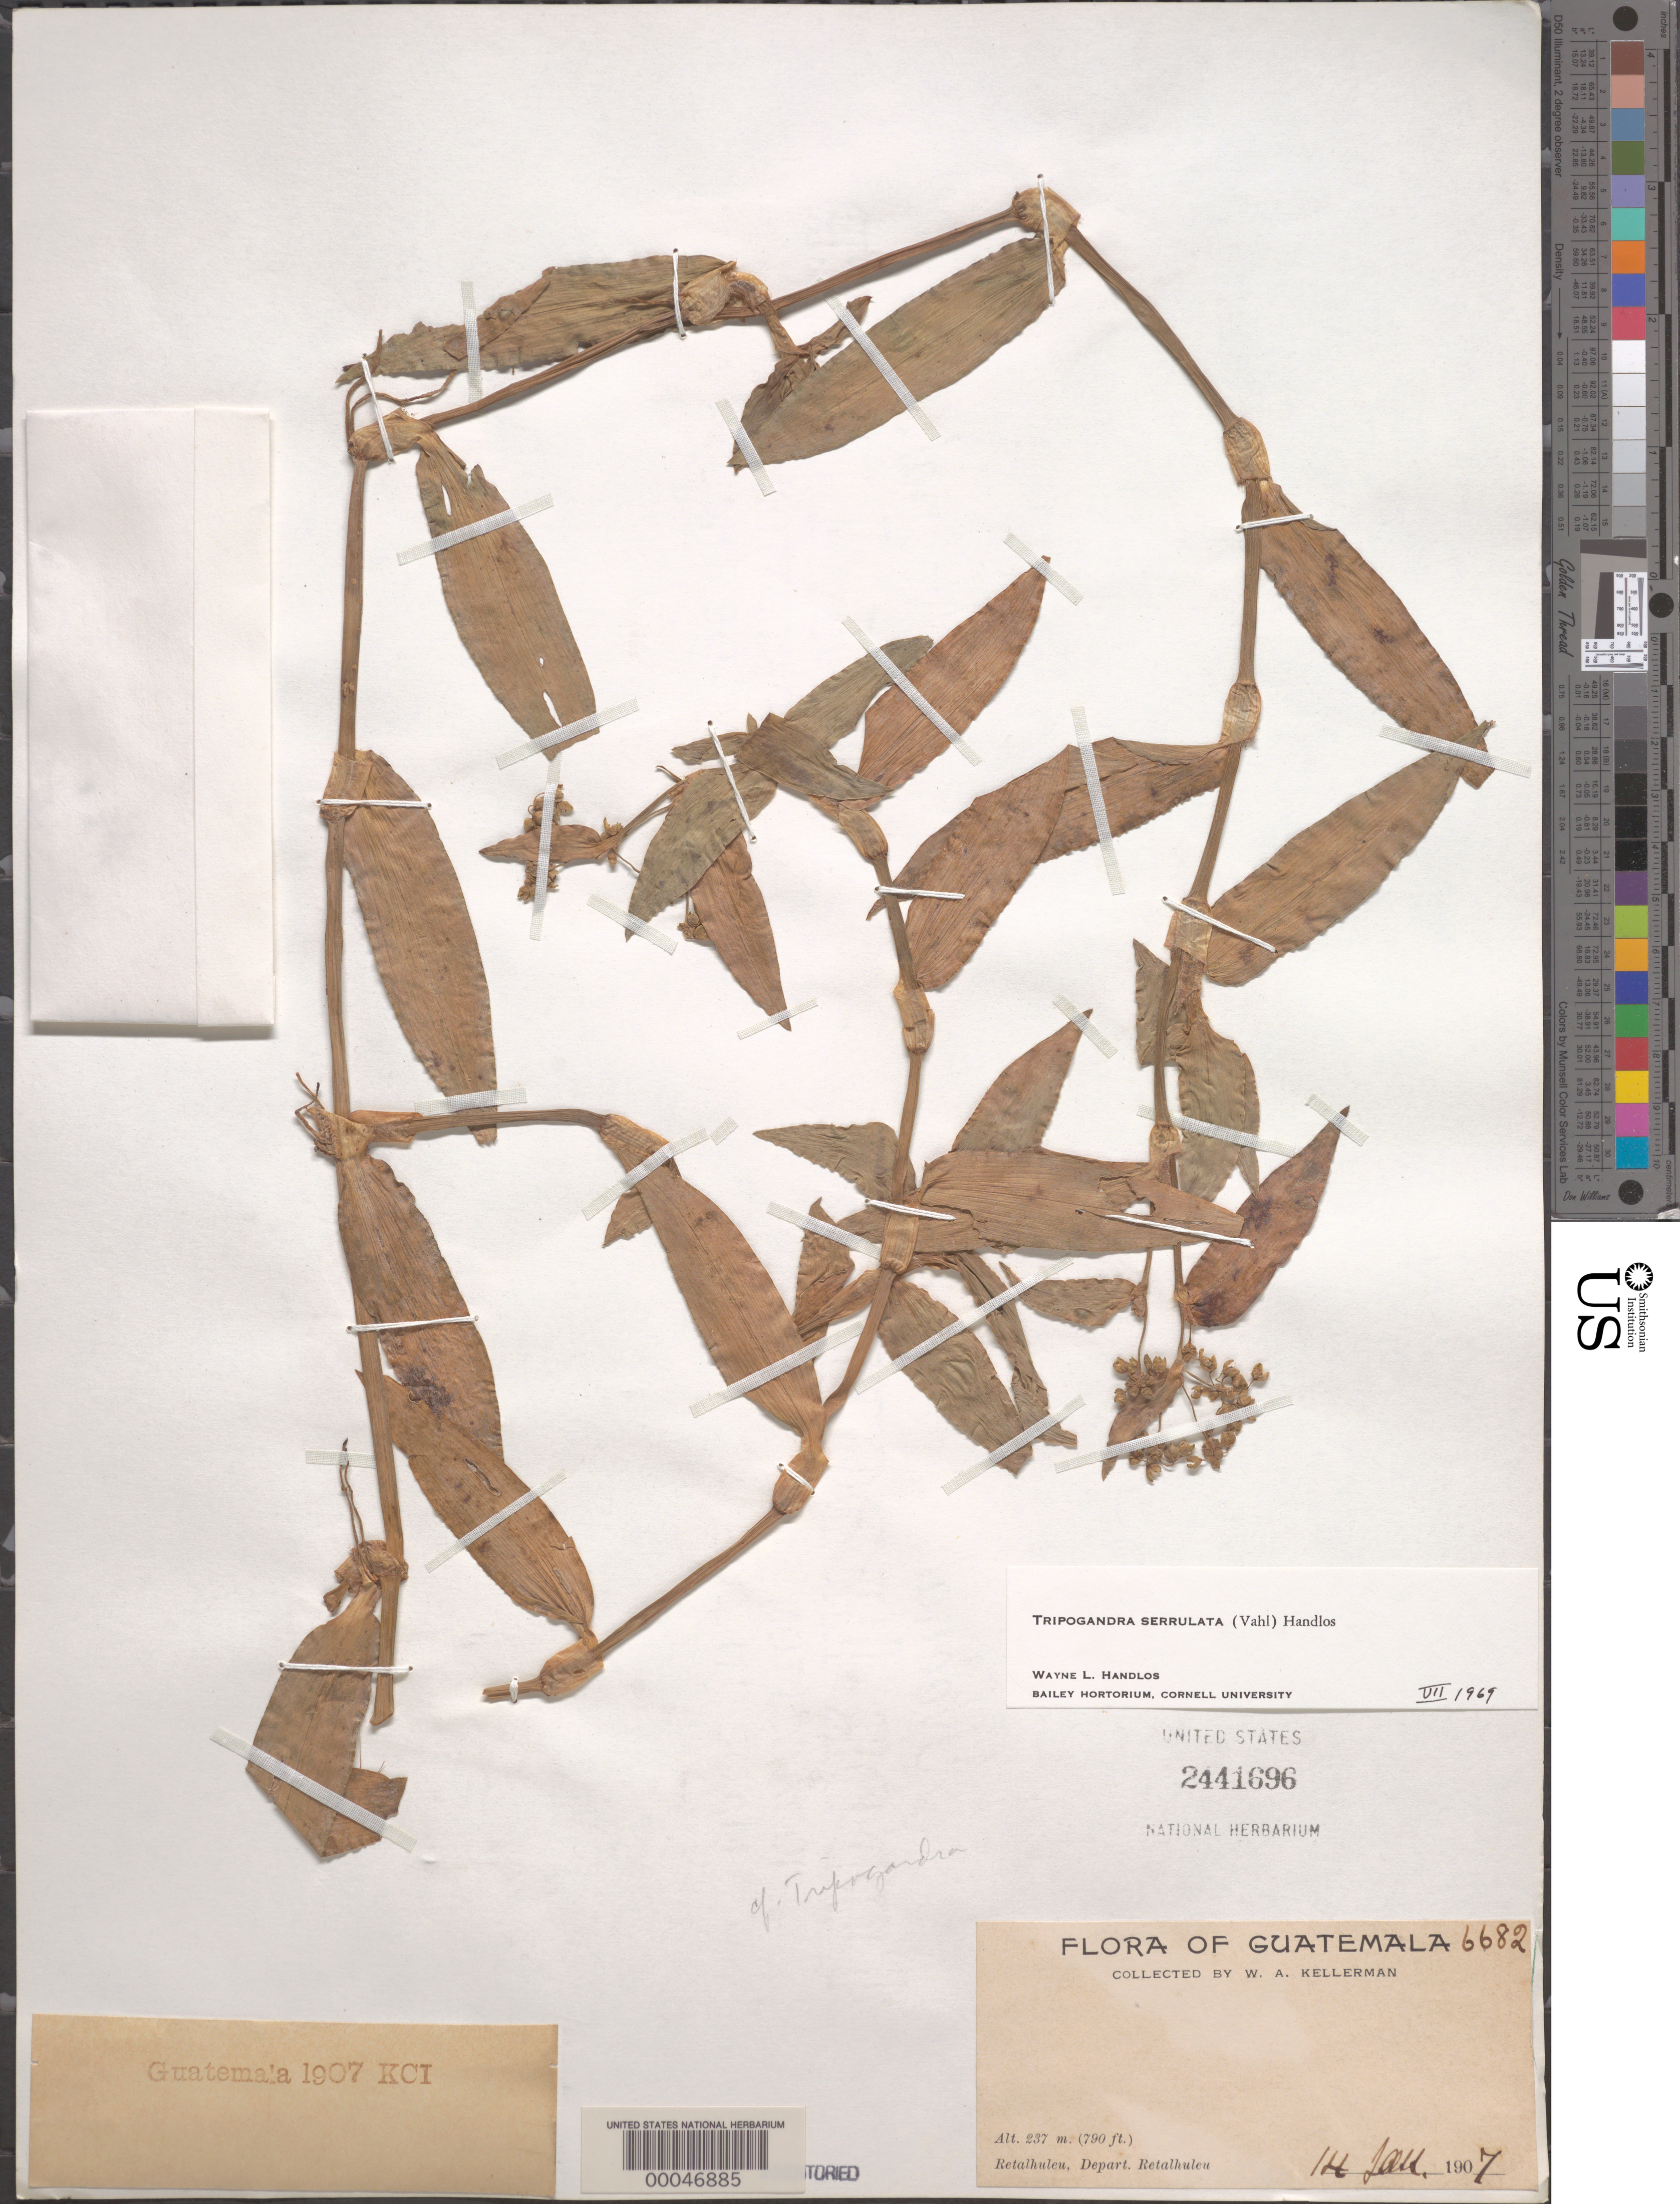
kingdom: Plantae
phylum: Tracheophyta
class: Liliopsida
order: Commelinales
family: Commelinaceae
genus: Tripogandra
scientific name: Tripogandra serrulata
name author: (Vahl) Handlos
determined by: Handlos, W. L.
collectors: W. A. Kellerman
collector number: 6682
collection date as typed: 14 Jan 1907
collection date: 1907-01-14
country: Guatemala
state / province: Retalhuleu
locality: Retalhuleu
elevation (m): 237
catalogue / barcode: US 2441696